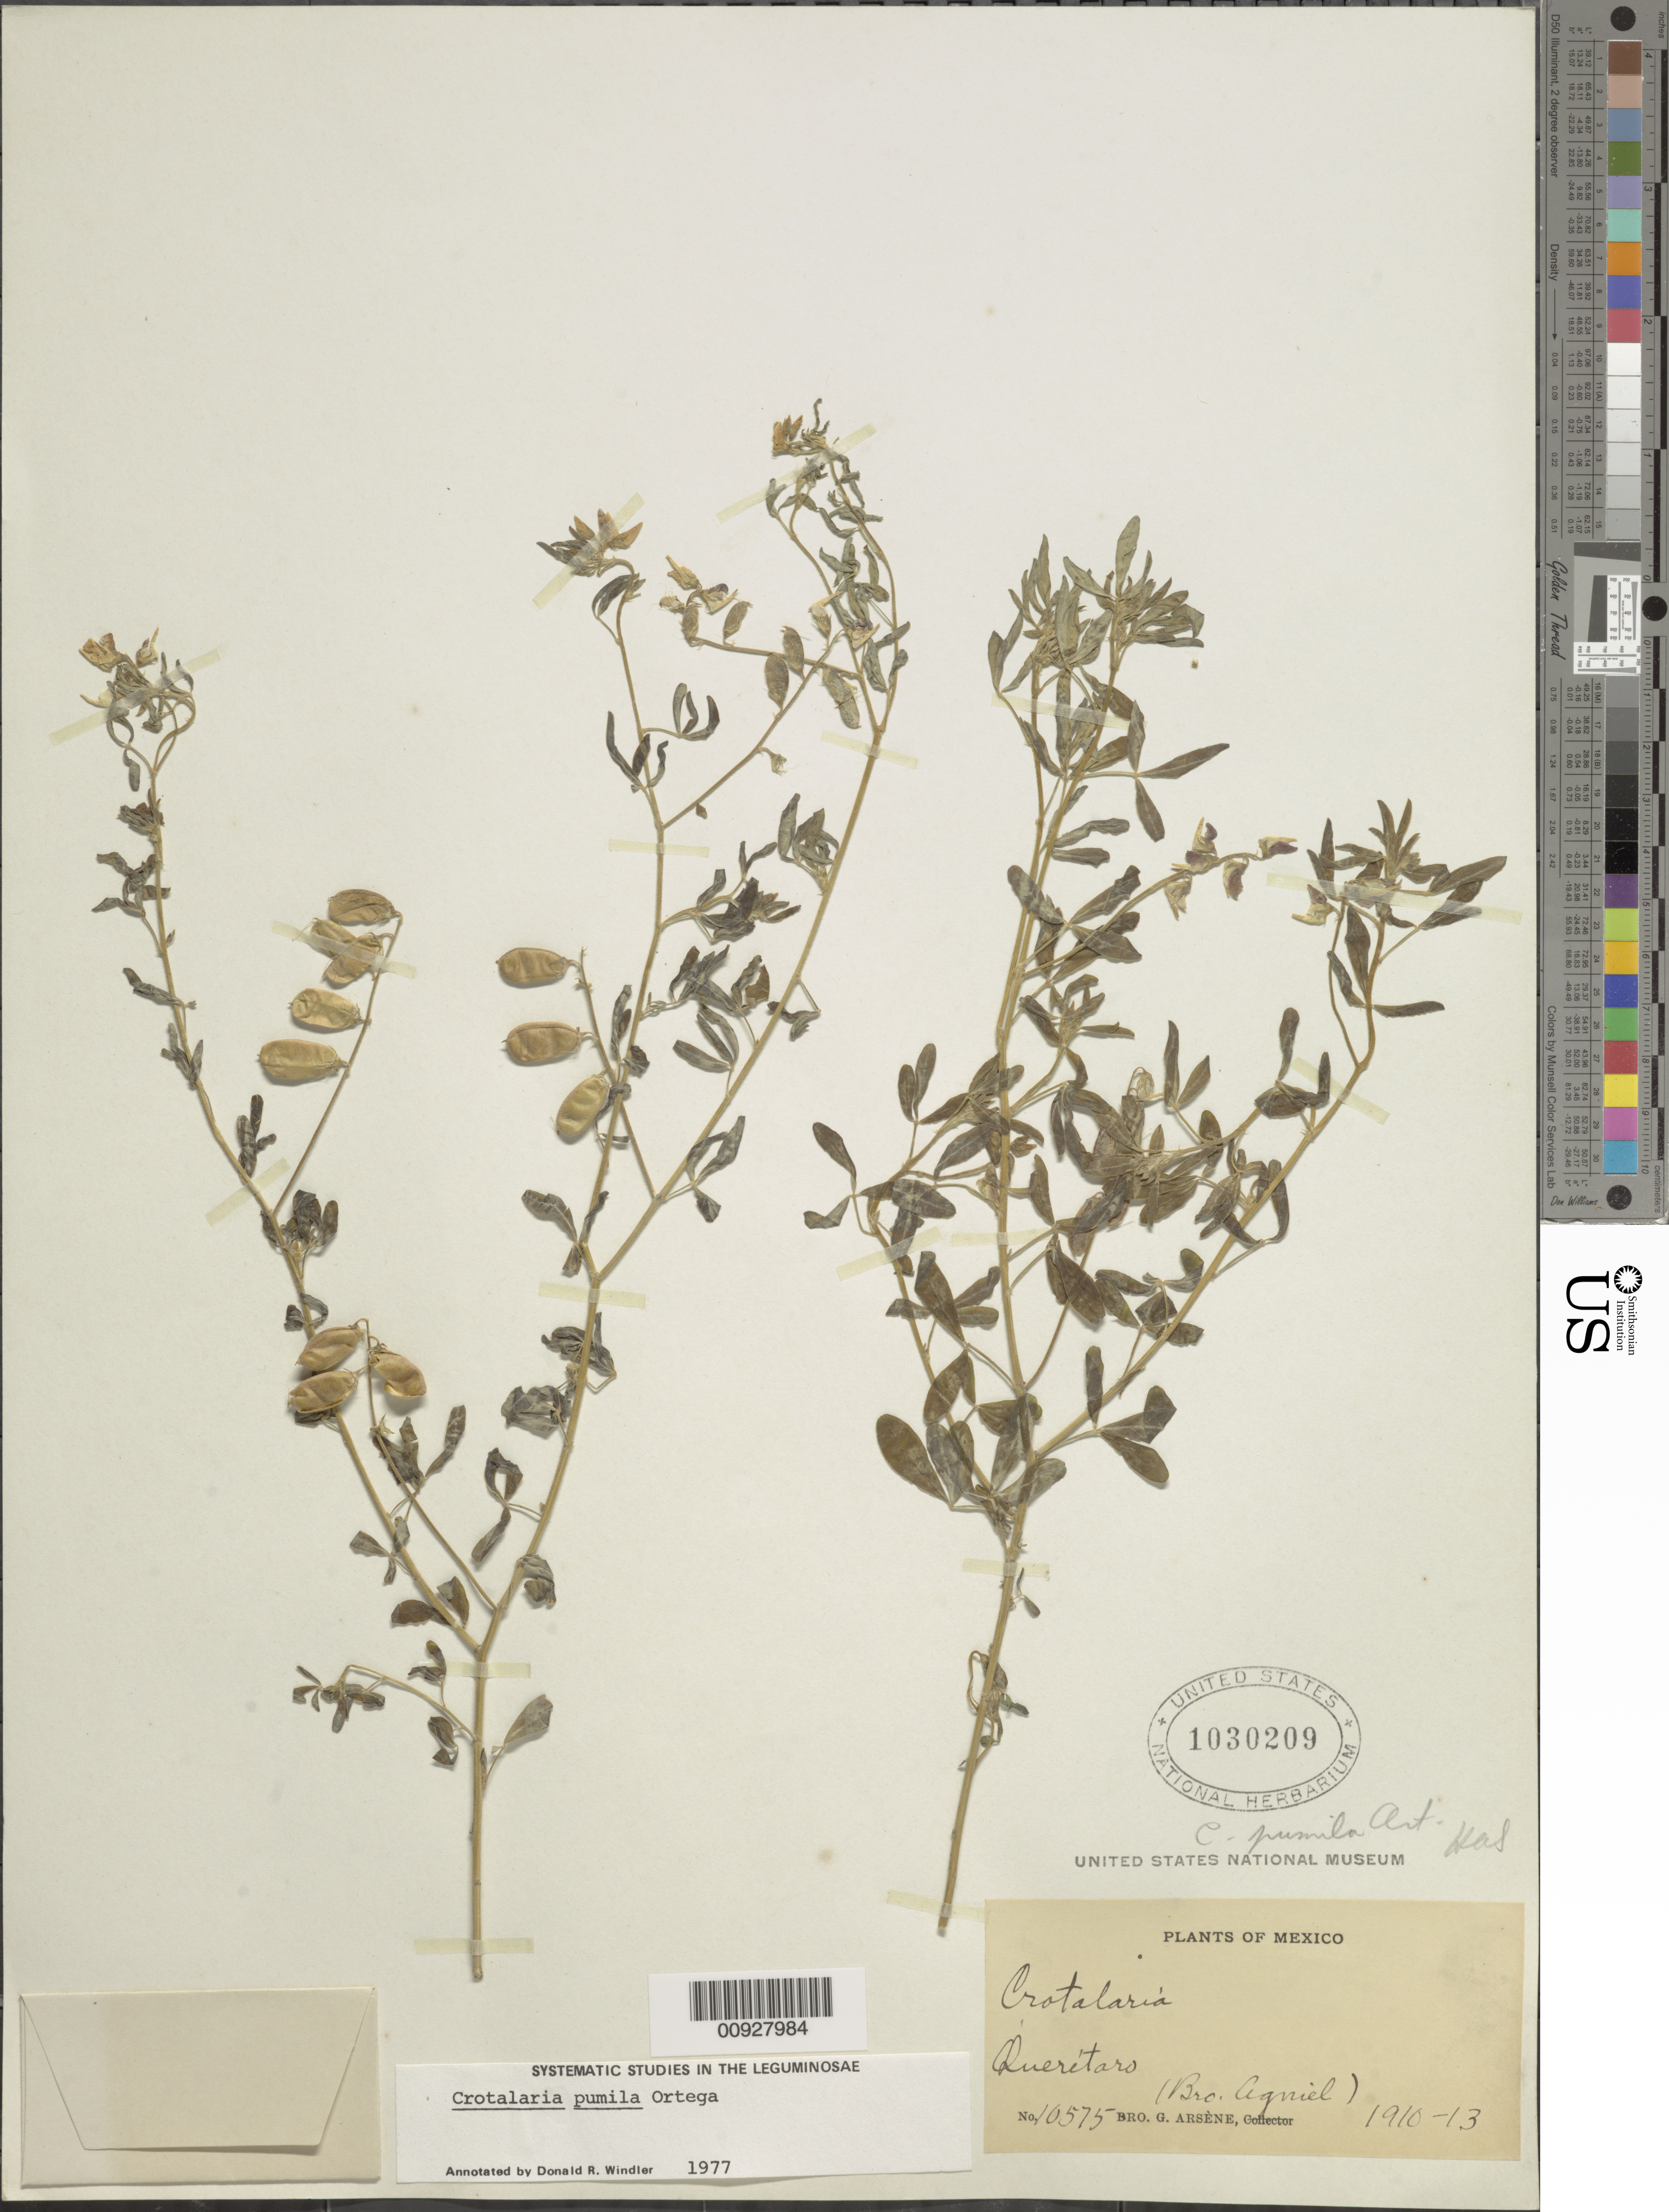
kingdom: Plantae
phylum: Tracheophyta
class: Magnoliopsida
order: Fabales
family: Fabaceae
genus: Crotalaria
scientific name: Crotalaria pumila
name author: Ortega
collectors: Bro. Agniel & Bro. G. Arsène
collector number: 10575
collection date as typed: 1910 to -- --- 1913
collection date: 1910/1913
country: Mexico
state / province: Querétaro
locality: Querétaro.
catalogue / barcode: US 1030209